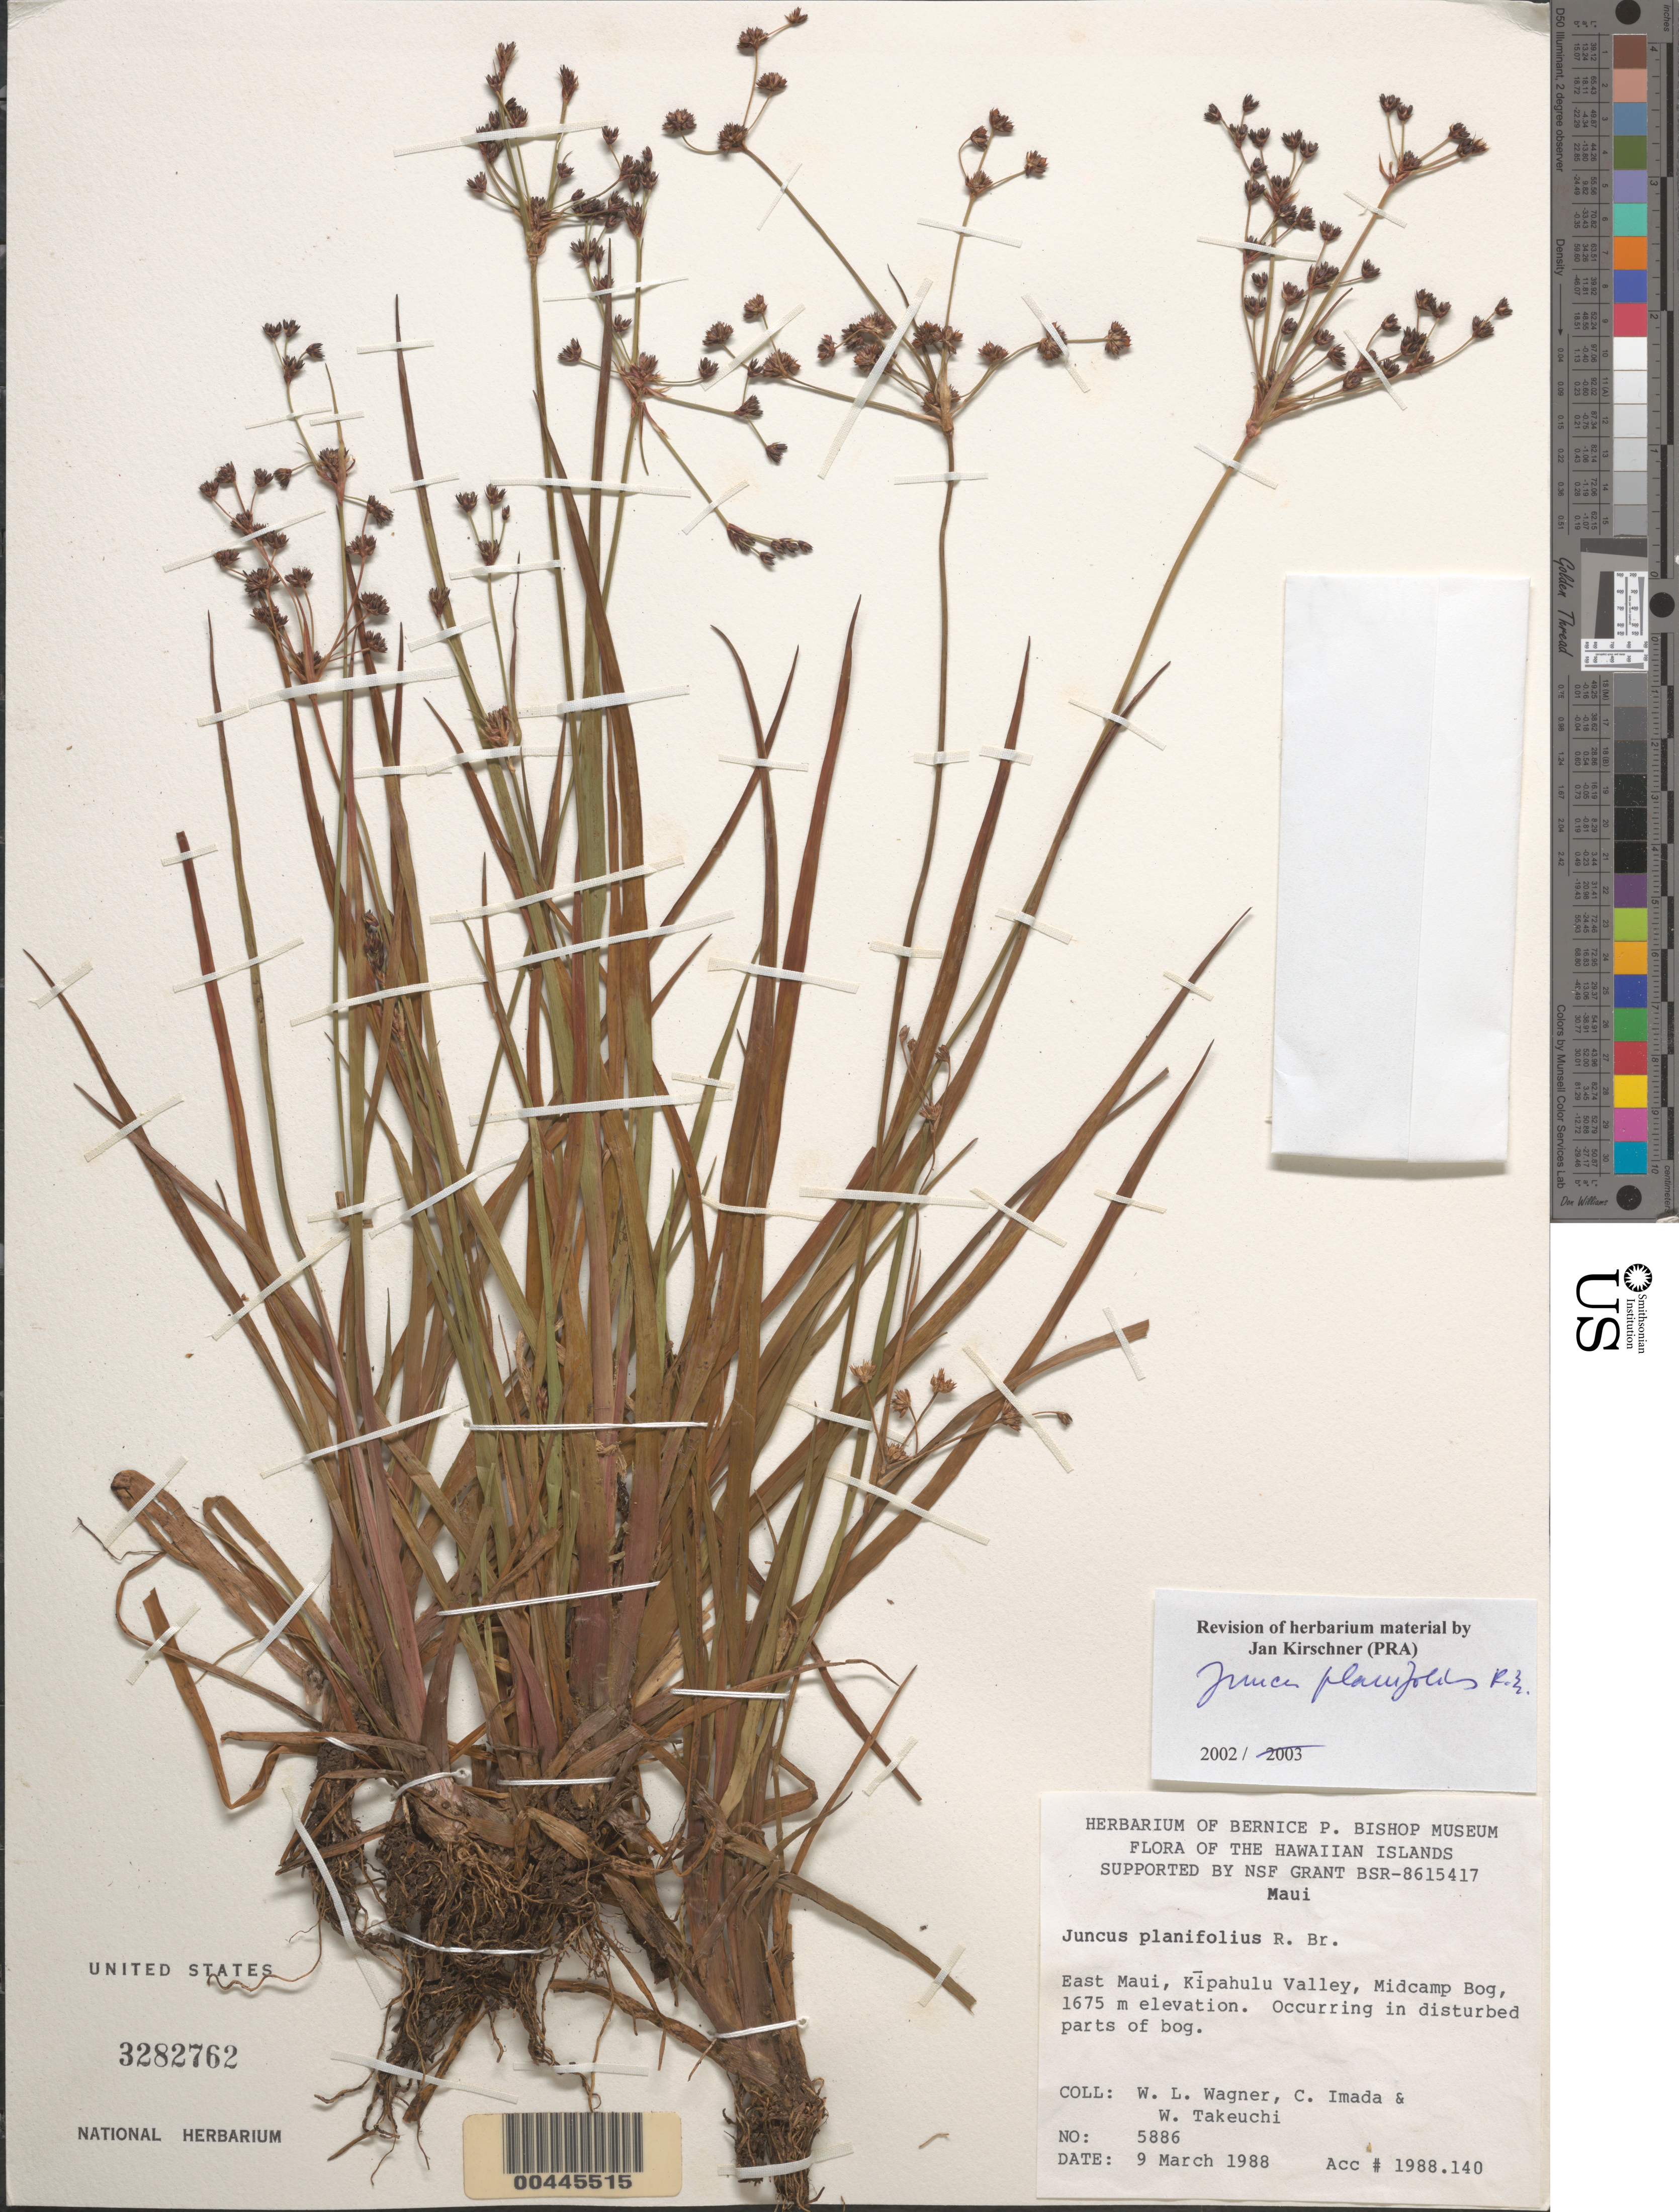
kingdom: Plantae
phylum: Tracheophyta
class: Liliopsida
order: Poales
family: Juncaceae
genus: Juncus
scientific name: Juncus planifolius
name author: R. Br.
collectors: W. L. Wagner, C. Imada & W. N. Takeuchi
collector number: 5886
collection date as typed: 9 Mar 1988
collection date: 1988-03-09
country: United States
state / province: Hawaii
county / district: Maui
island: Maui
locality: E Maui, Kipahulu Valley, Midcamp Bog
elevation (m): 1675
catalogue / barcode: US 3282762